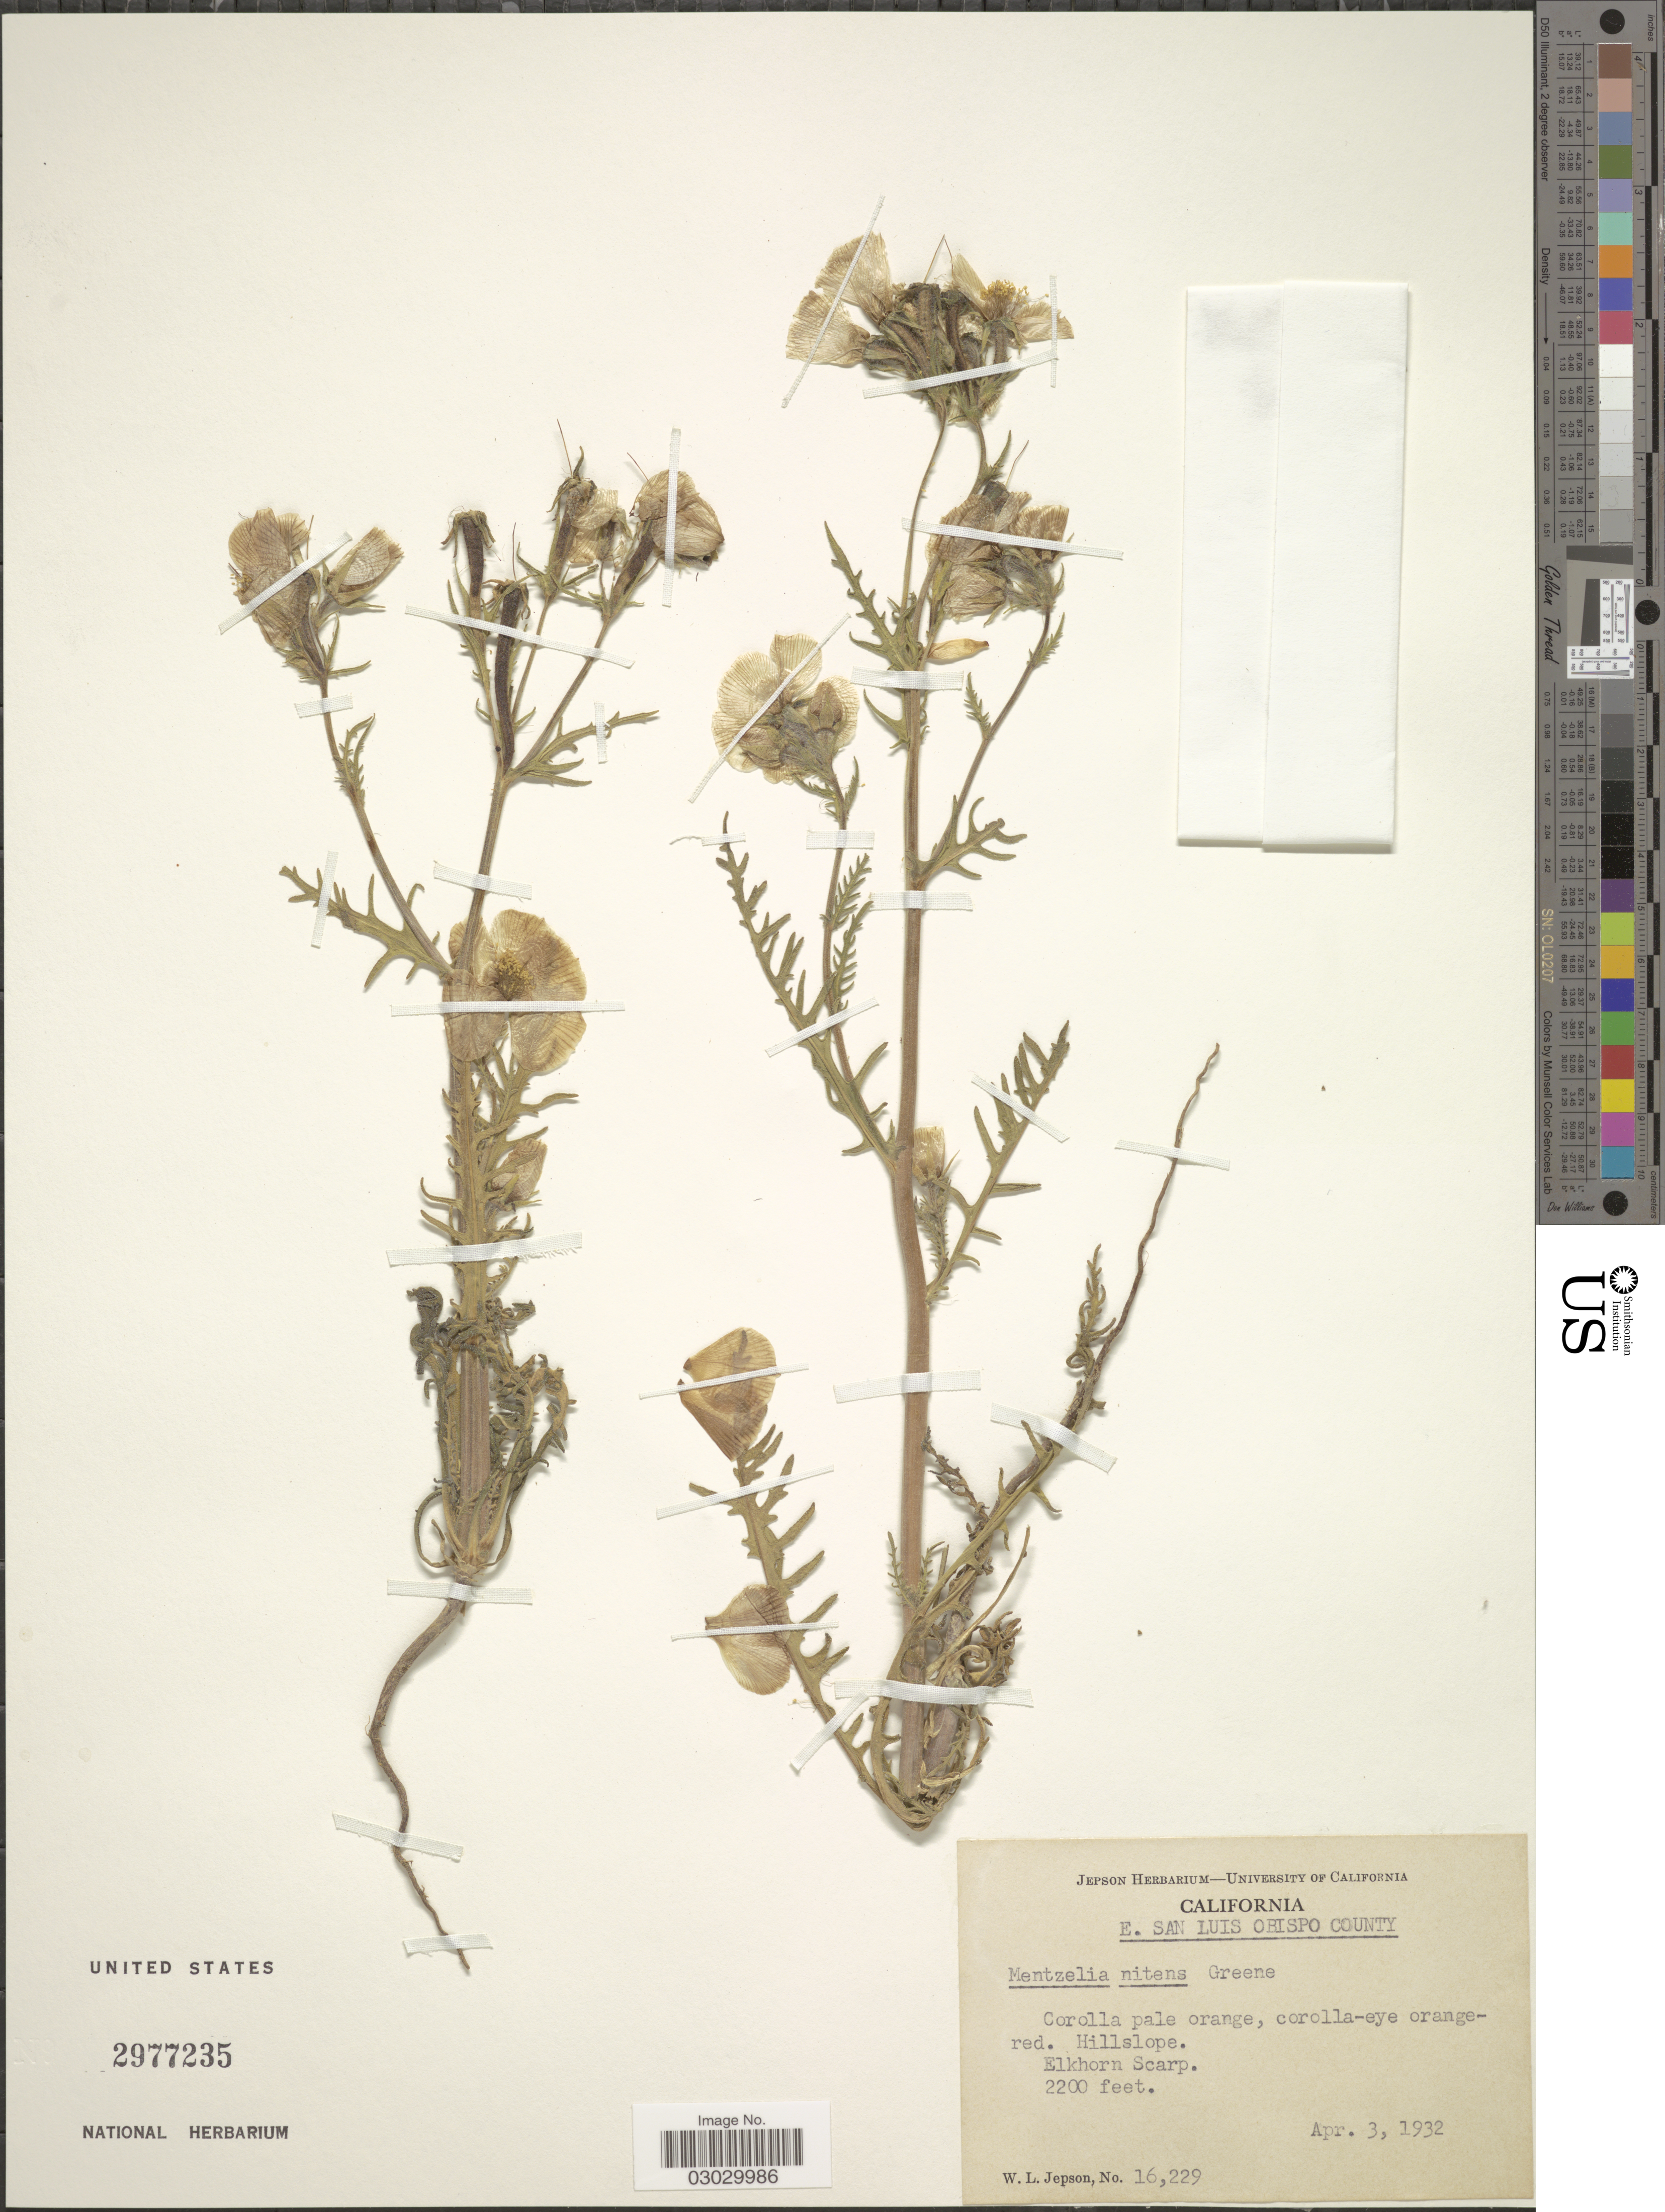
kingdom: Plantae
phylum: Tracheophyta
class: Magnoliopsida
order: Cornales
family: Loasaceae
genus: Mentzelia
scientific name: Mentzelia nitens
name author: Greene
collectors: W. L. Jepson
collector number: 16229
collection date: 1932-04-03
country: United States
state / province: California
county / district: San Luis Obispo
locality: E. San Luis Obispo County. Elkhorn Scarp.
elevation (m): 671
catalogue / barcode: US 2977235